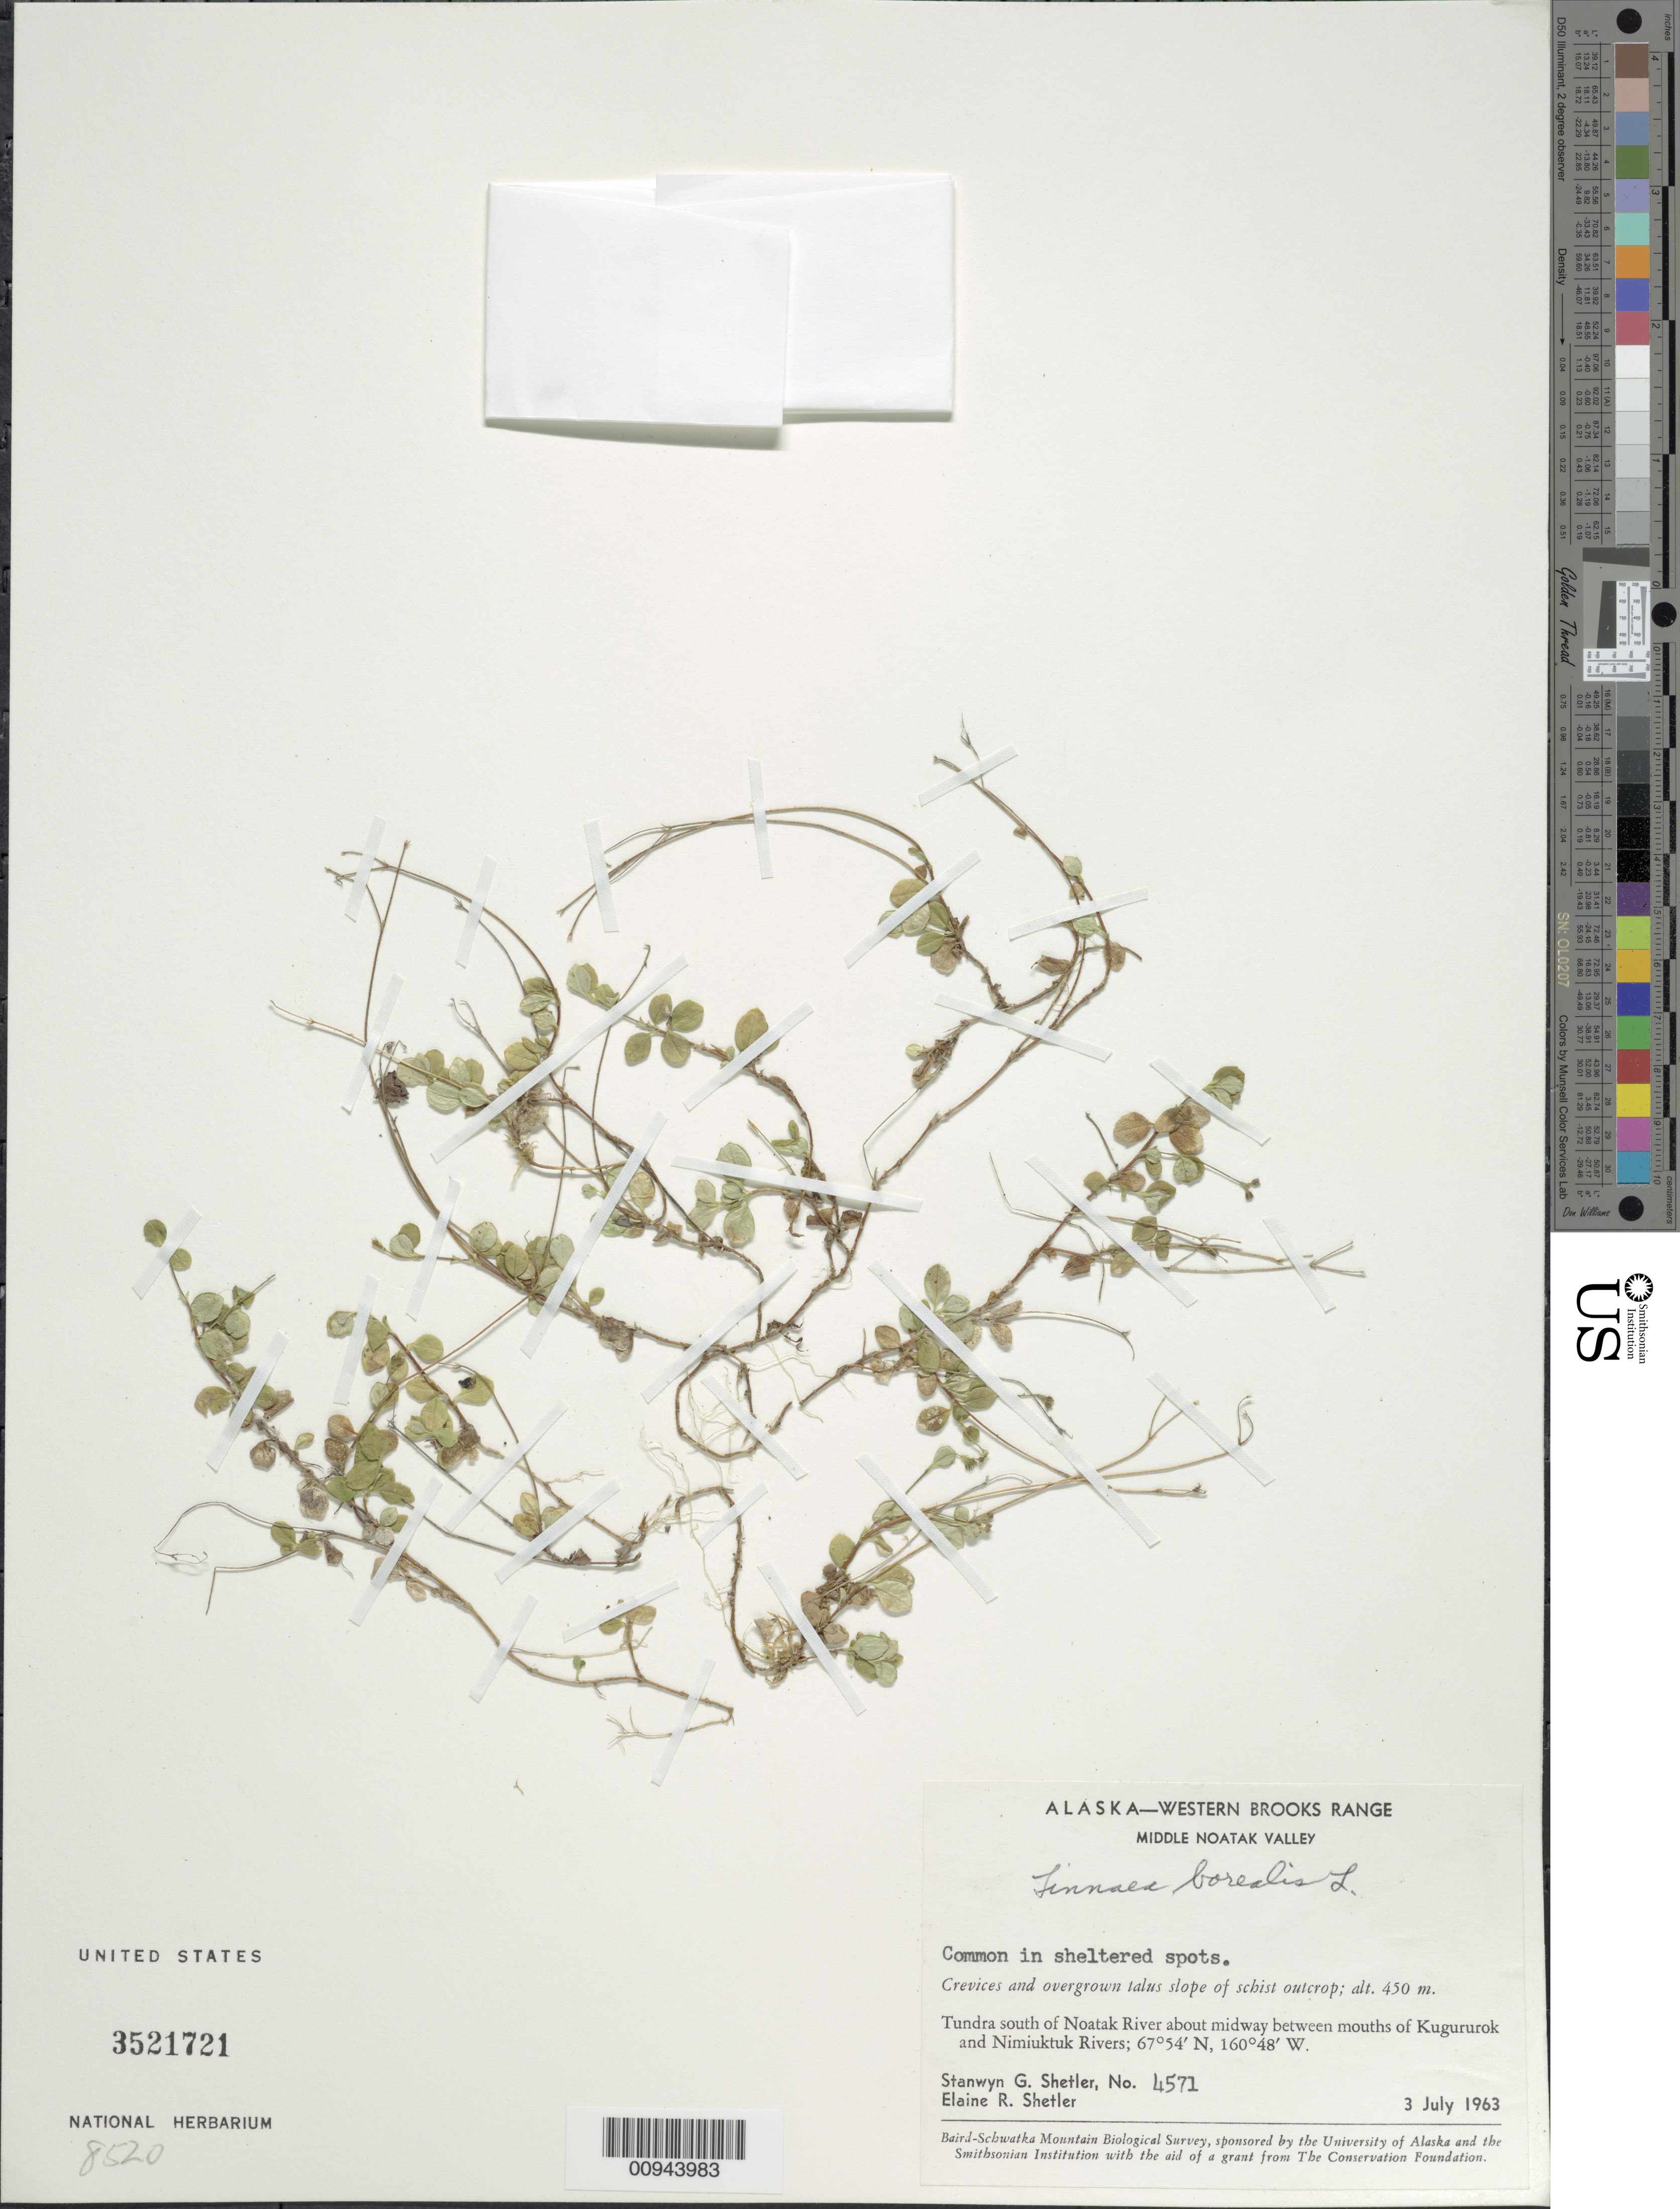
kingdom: Plantae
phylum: Tracheophyta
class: Magnoliopsida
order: Dipsacales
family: Caprifoliaceae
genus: Linnaea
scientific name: Linnaea borealis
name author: L.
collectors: S. Shetler & E. R. Shetler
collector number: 4571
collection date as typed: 03 Jul 1963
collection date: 1963-07-03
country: United States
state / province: Alaska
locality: S of Noatak River about midway between mouths of Kugururok and Nimiuktuk Rivers. Western Brooks Range, Middle Noatak Valley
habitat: Tundra. Crevices and overgrown talus slope of schist outcrop.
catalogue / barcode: US 3521721